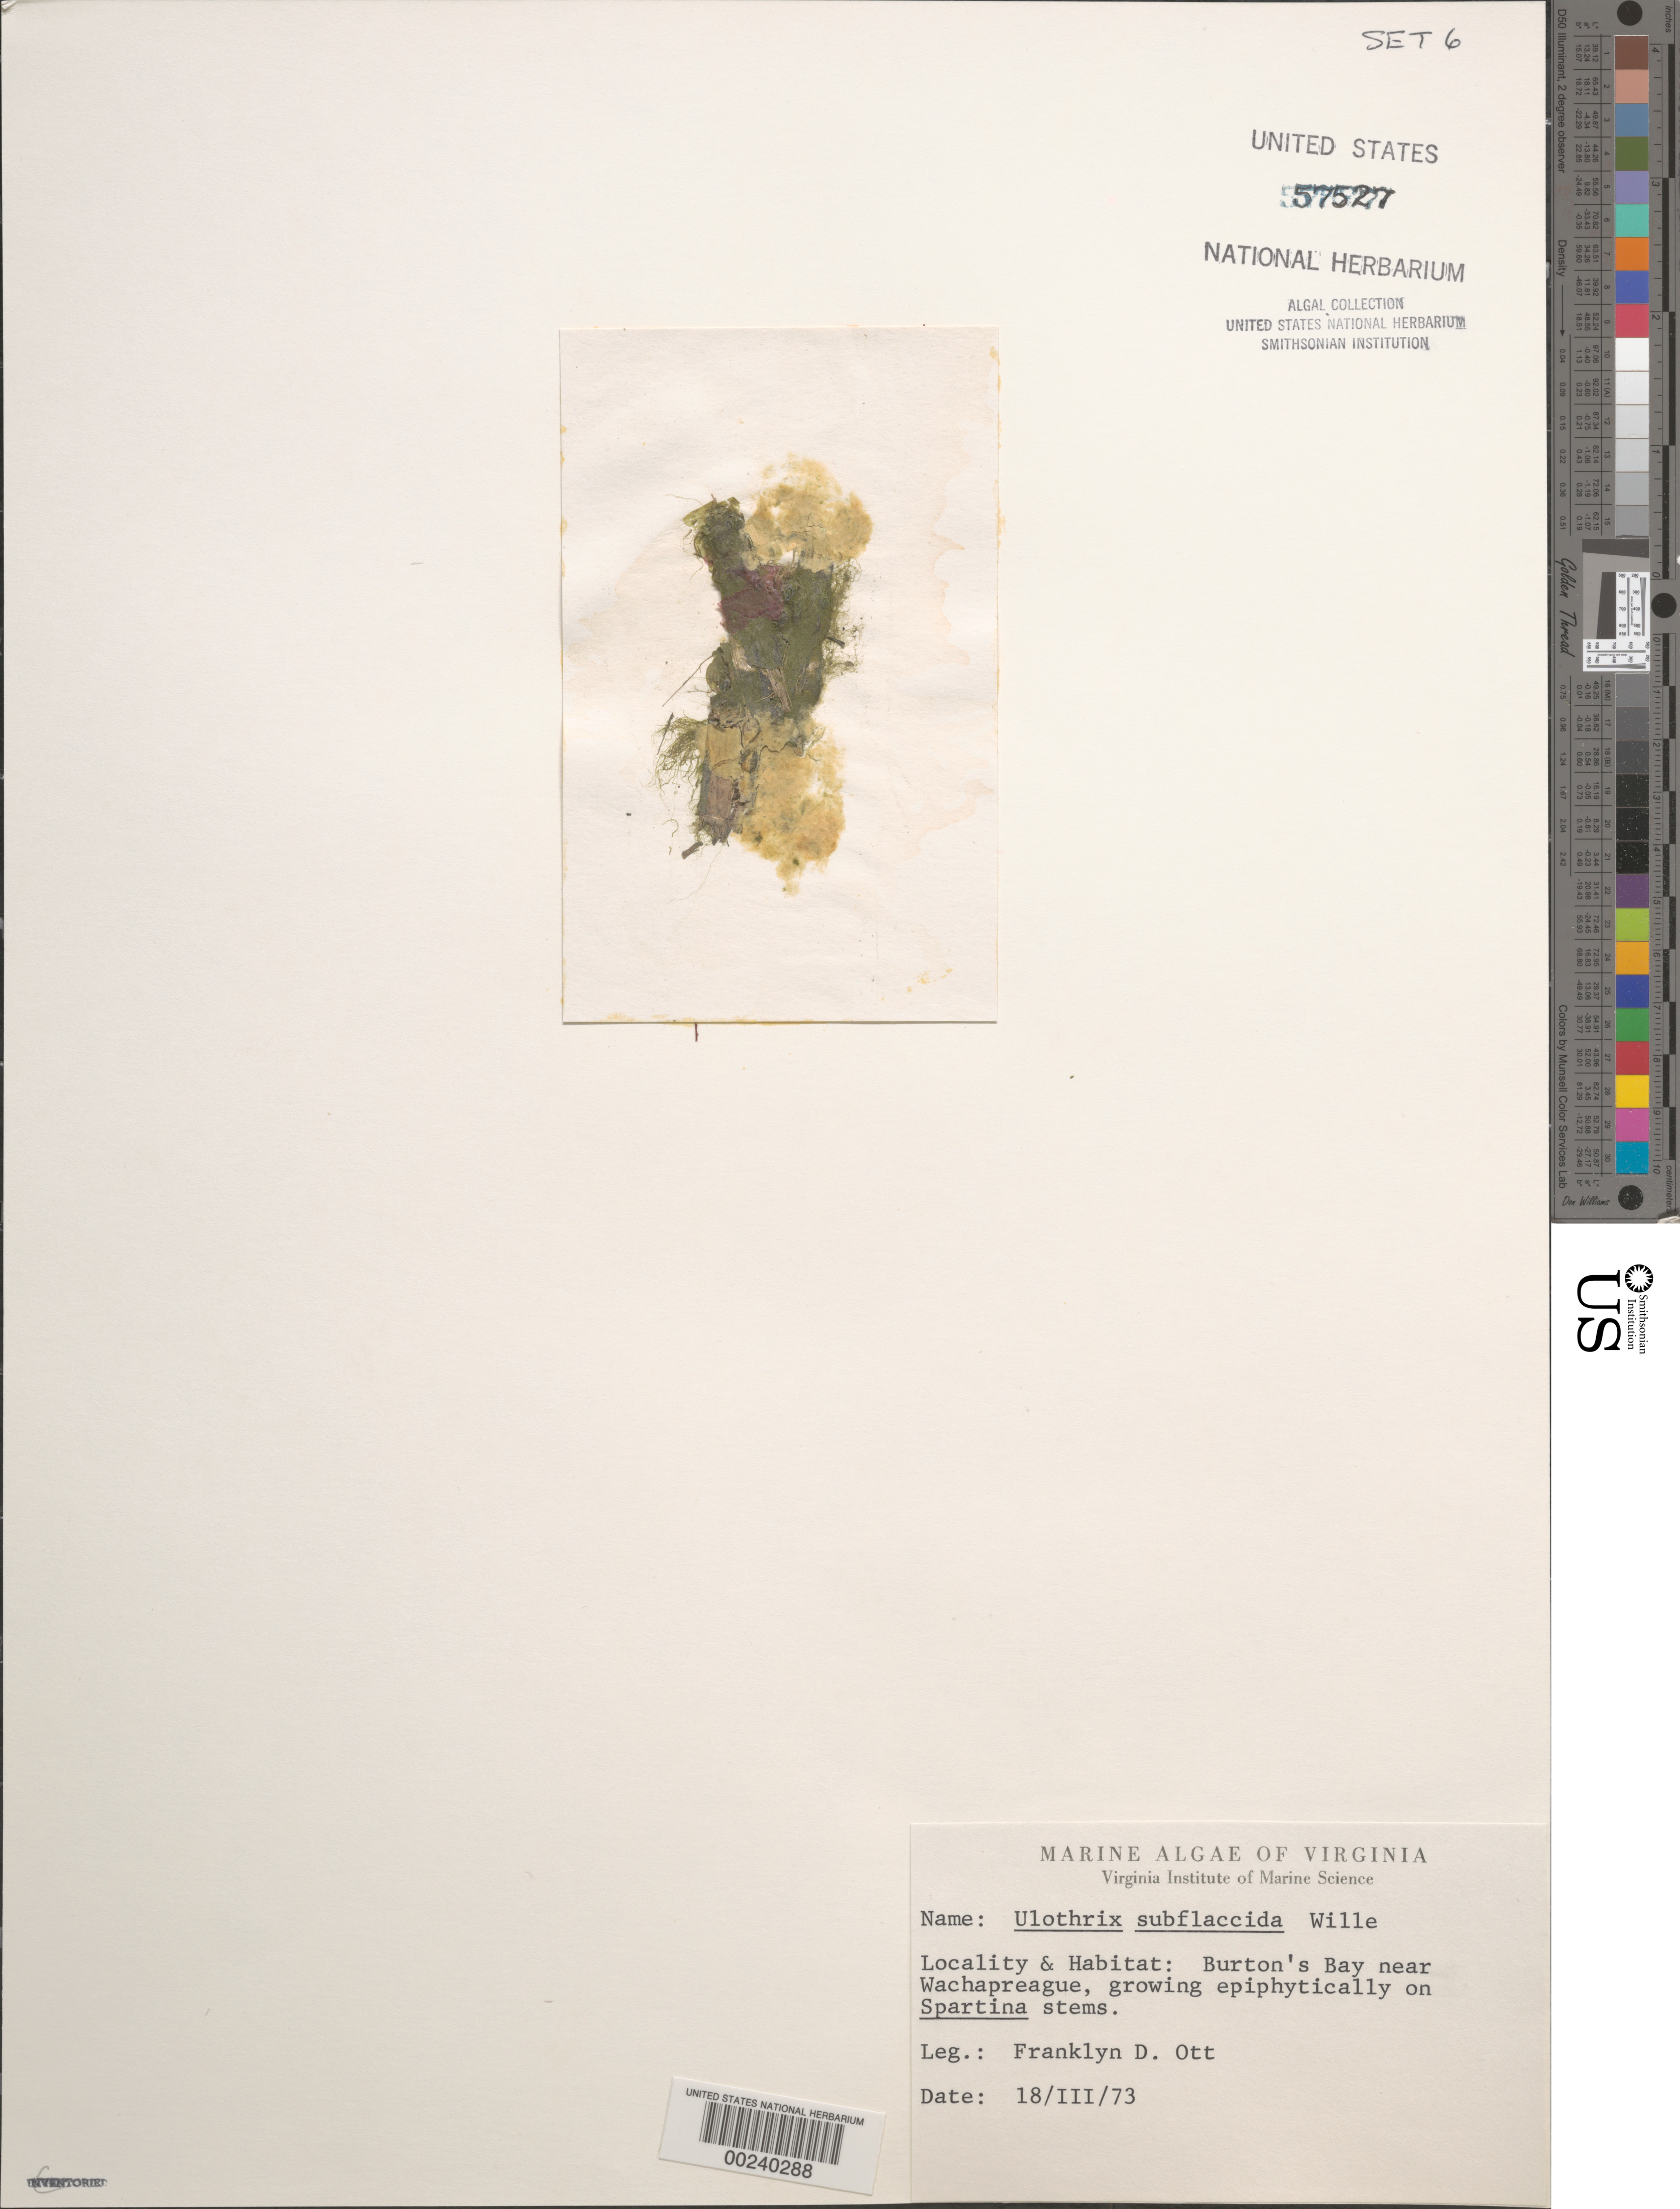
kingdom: Plantae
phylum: Chlorophyta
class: Ulvophyceae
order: Ulotrichales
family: Ulotrichaceae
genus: Ulothrix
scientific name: Ulothrix subflaccida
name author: N.Wille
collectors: F. Ott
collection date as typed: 18 Mar 1973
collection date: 1973-03-18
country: United States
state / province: Virginia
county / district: Accomack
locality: Burton's Bay near Wachapreague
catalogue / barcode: US 57527